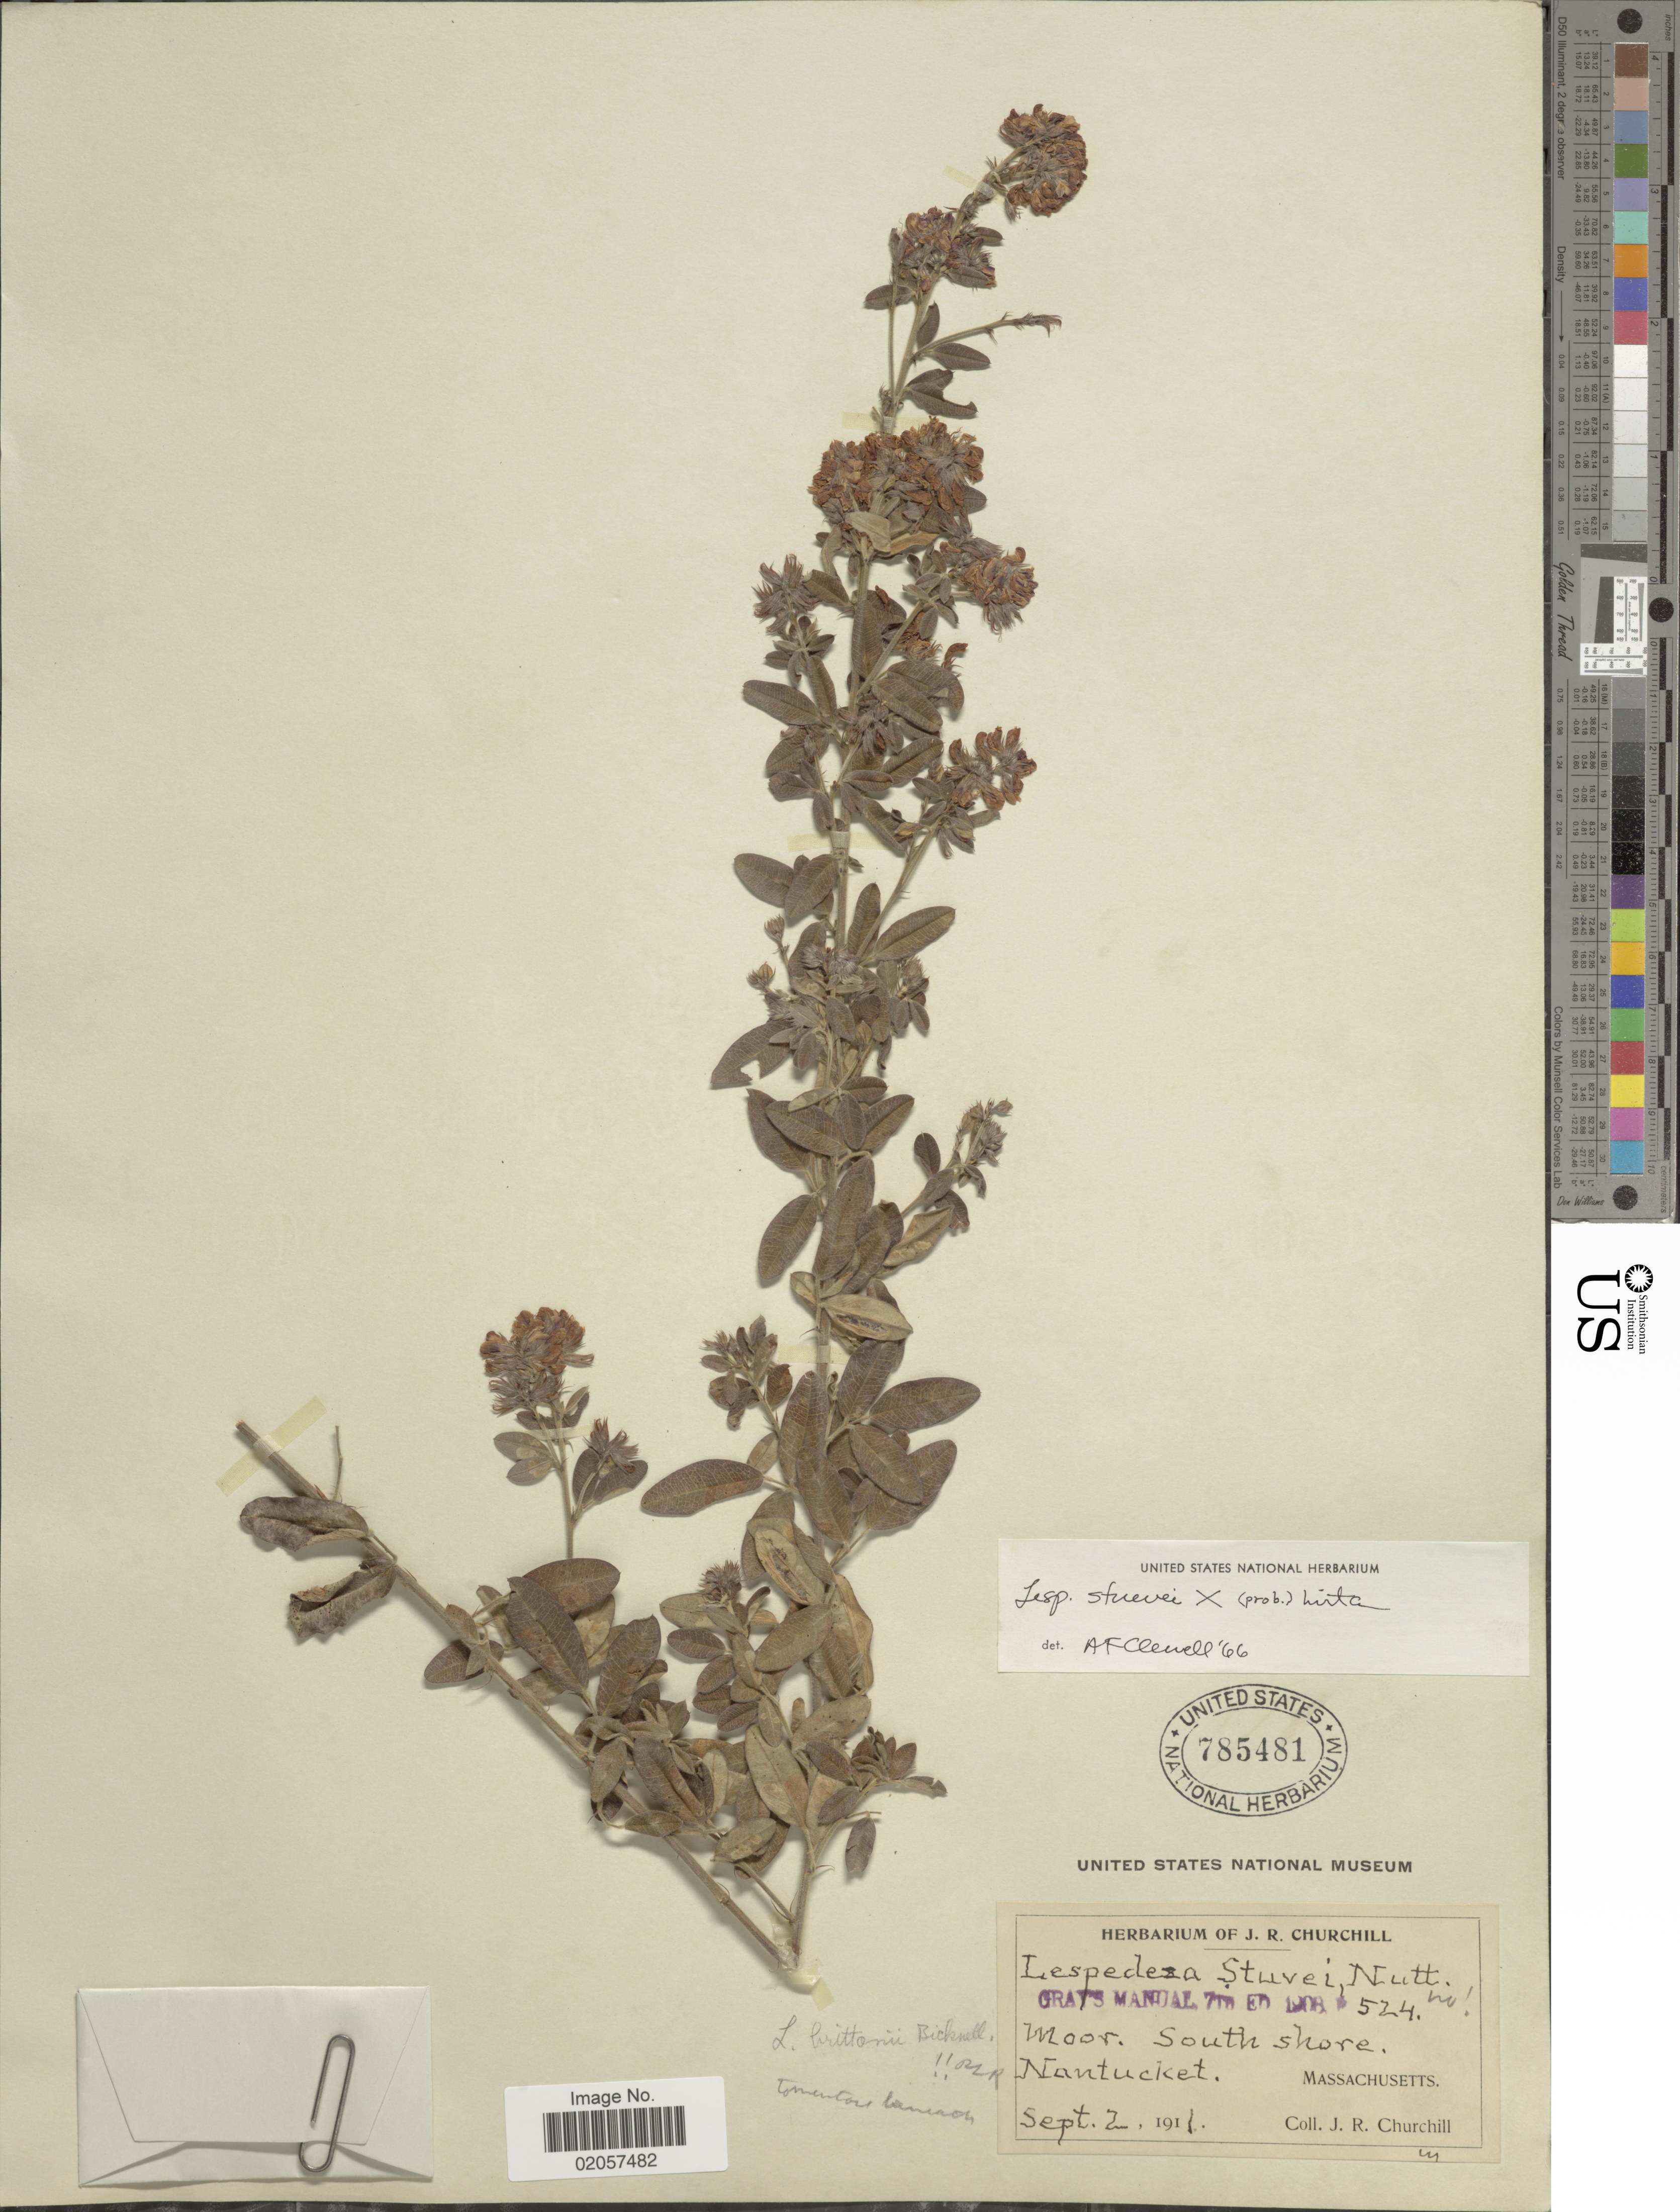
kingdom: Plantae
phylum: Tracheophyta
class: Magnoliopsida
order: Fabales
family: Fabaceae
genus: Lespedeza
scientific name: Lespedeza sp.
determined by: Strong, M. T., (US), Smithsonian Institution - National Museum of Natural History (UNITED STATES)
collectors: J. Churchill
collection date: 1911-09-02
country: United States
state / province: Massachusetts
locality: Moor. South Shore. Nantucket.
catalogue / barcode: US 785481